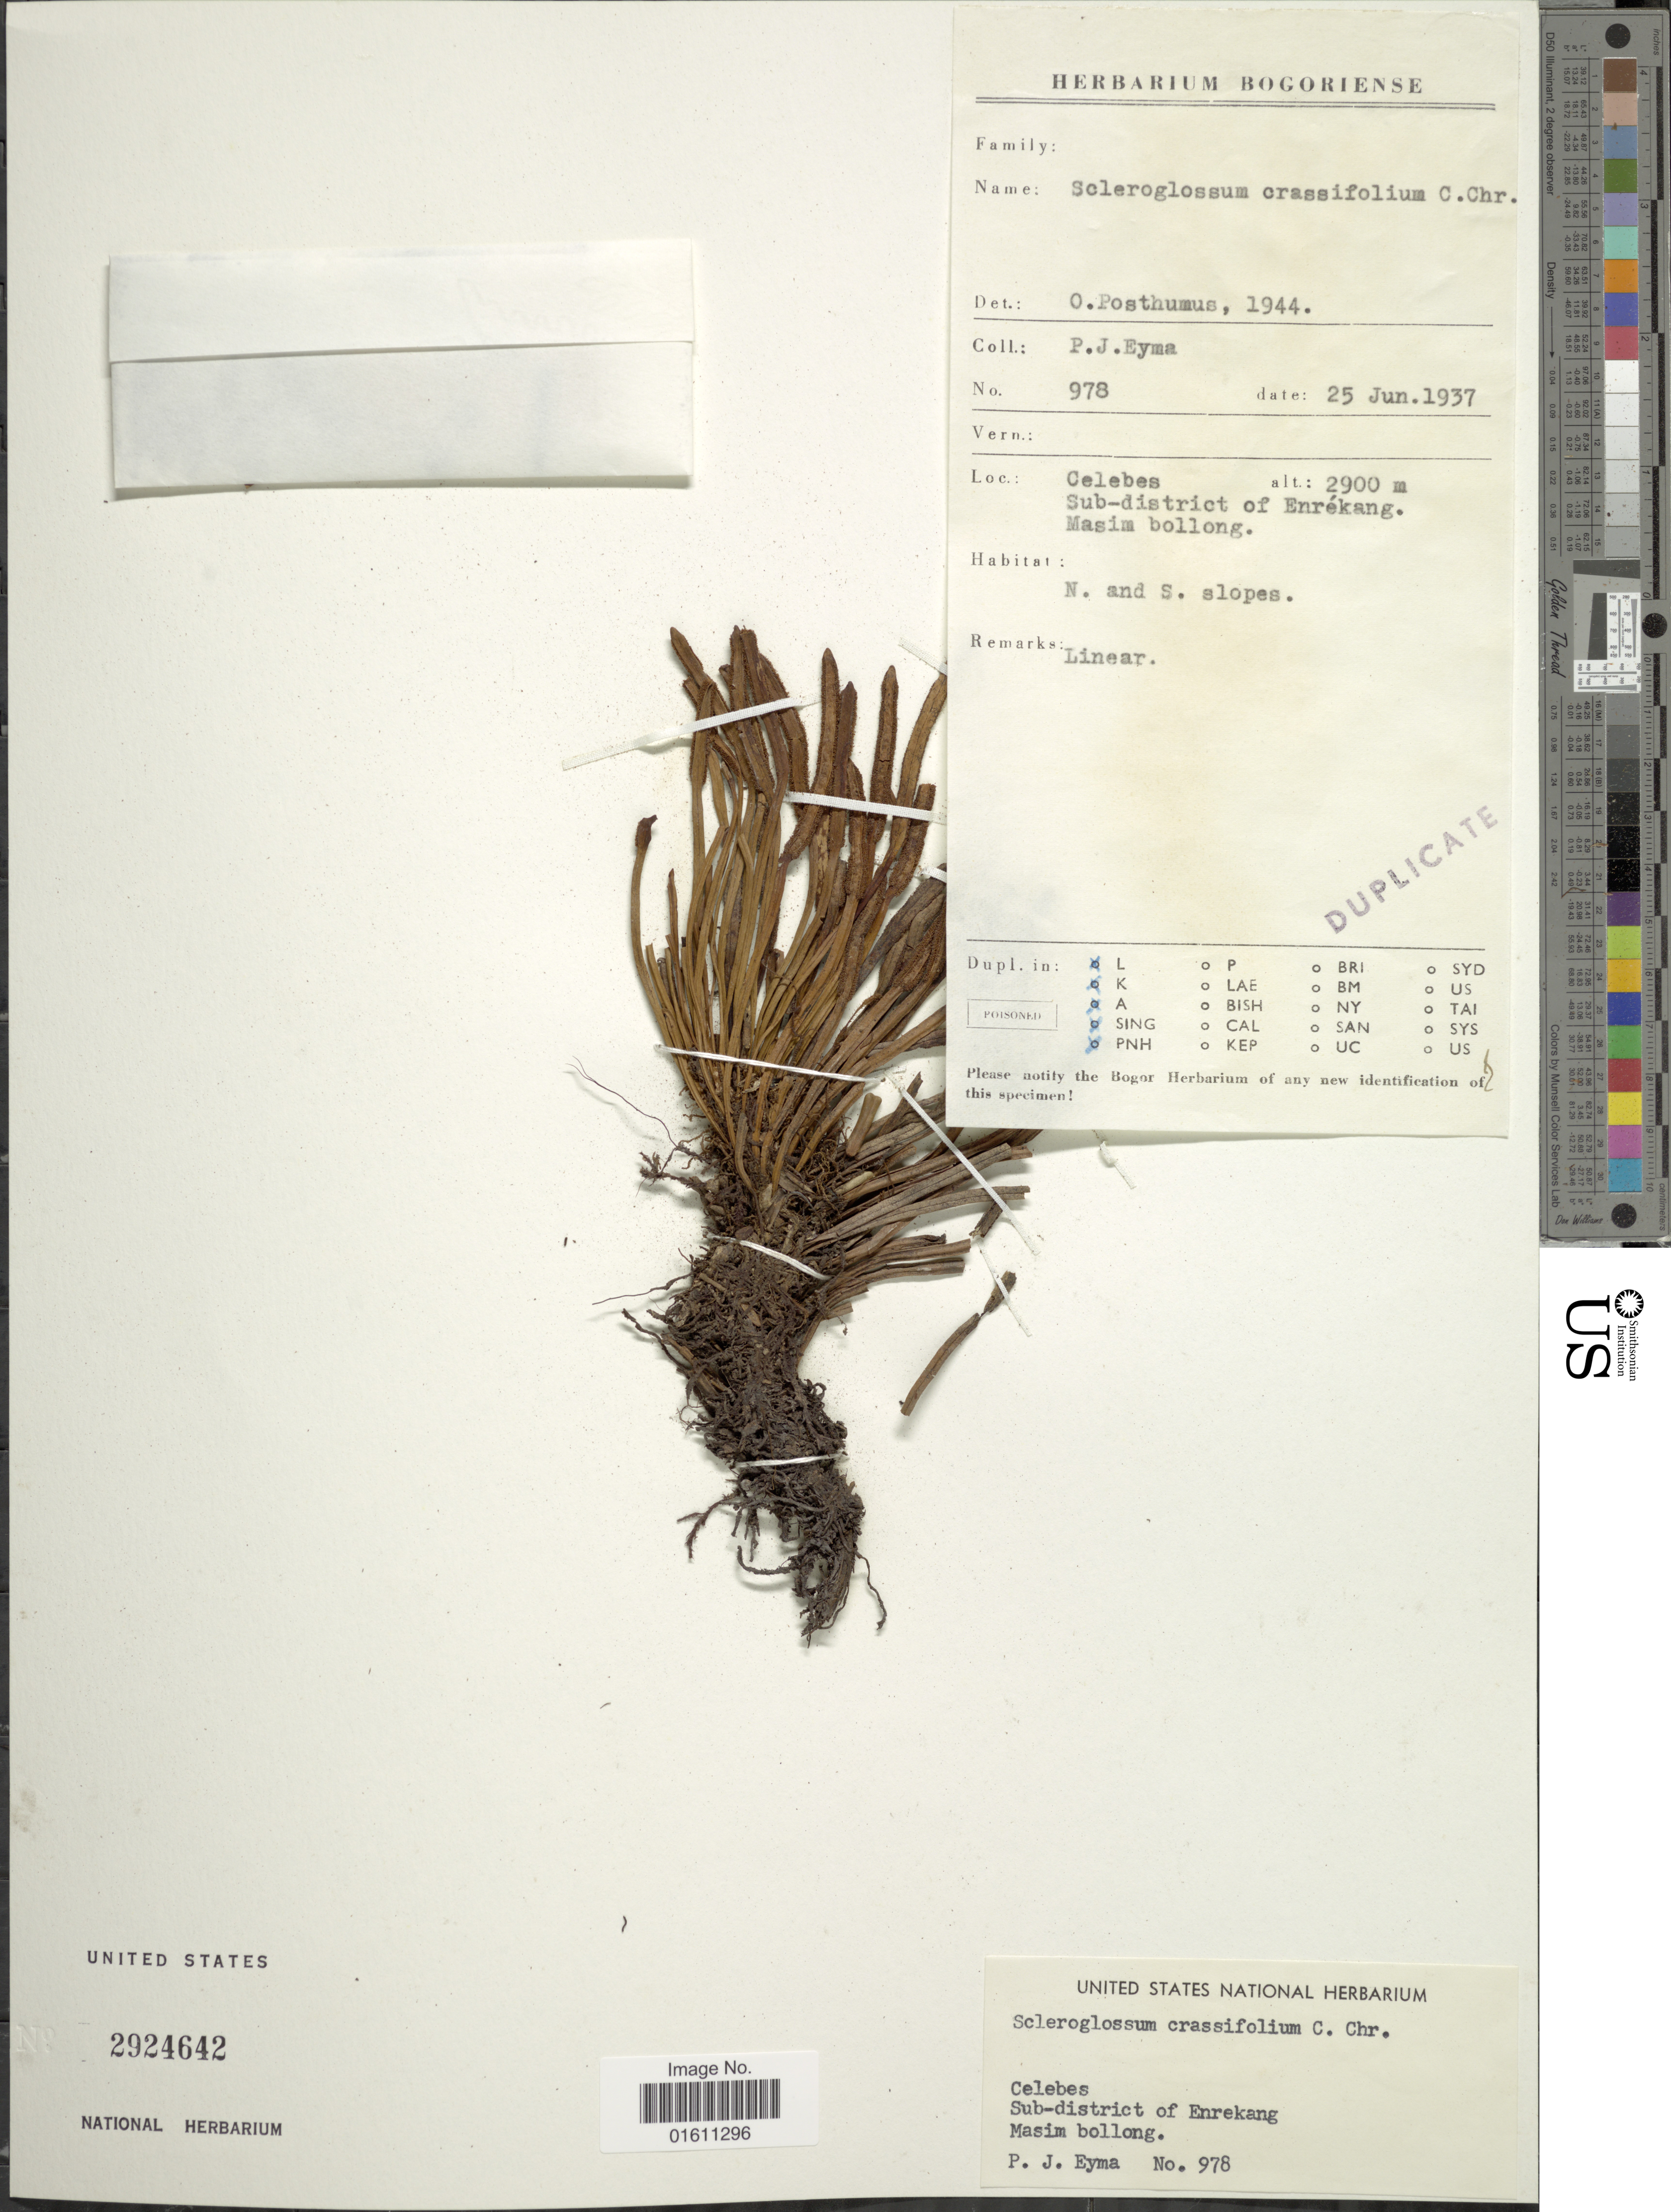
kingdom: Plantae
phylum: Tracheophyta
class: Polypodiopsida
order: Polypodiales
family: Polypodiaceae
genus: Scleroglossum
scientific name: Scleroglossum crassifolium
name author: (Baker) C. Chr.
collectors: P. J. Eyma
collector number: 978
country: Indonesia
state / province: Sulawesi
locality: Celebes, Sub-district of Enrekang Masim bollong.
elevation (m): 2900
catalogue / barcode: US 2924642